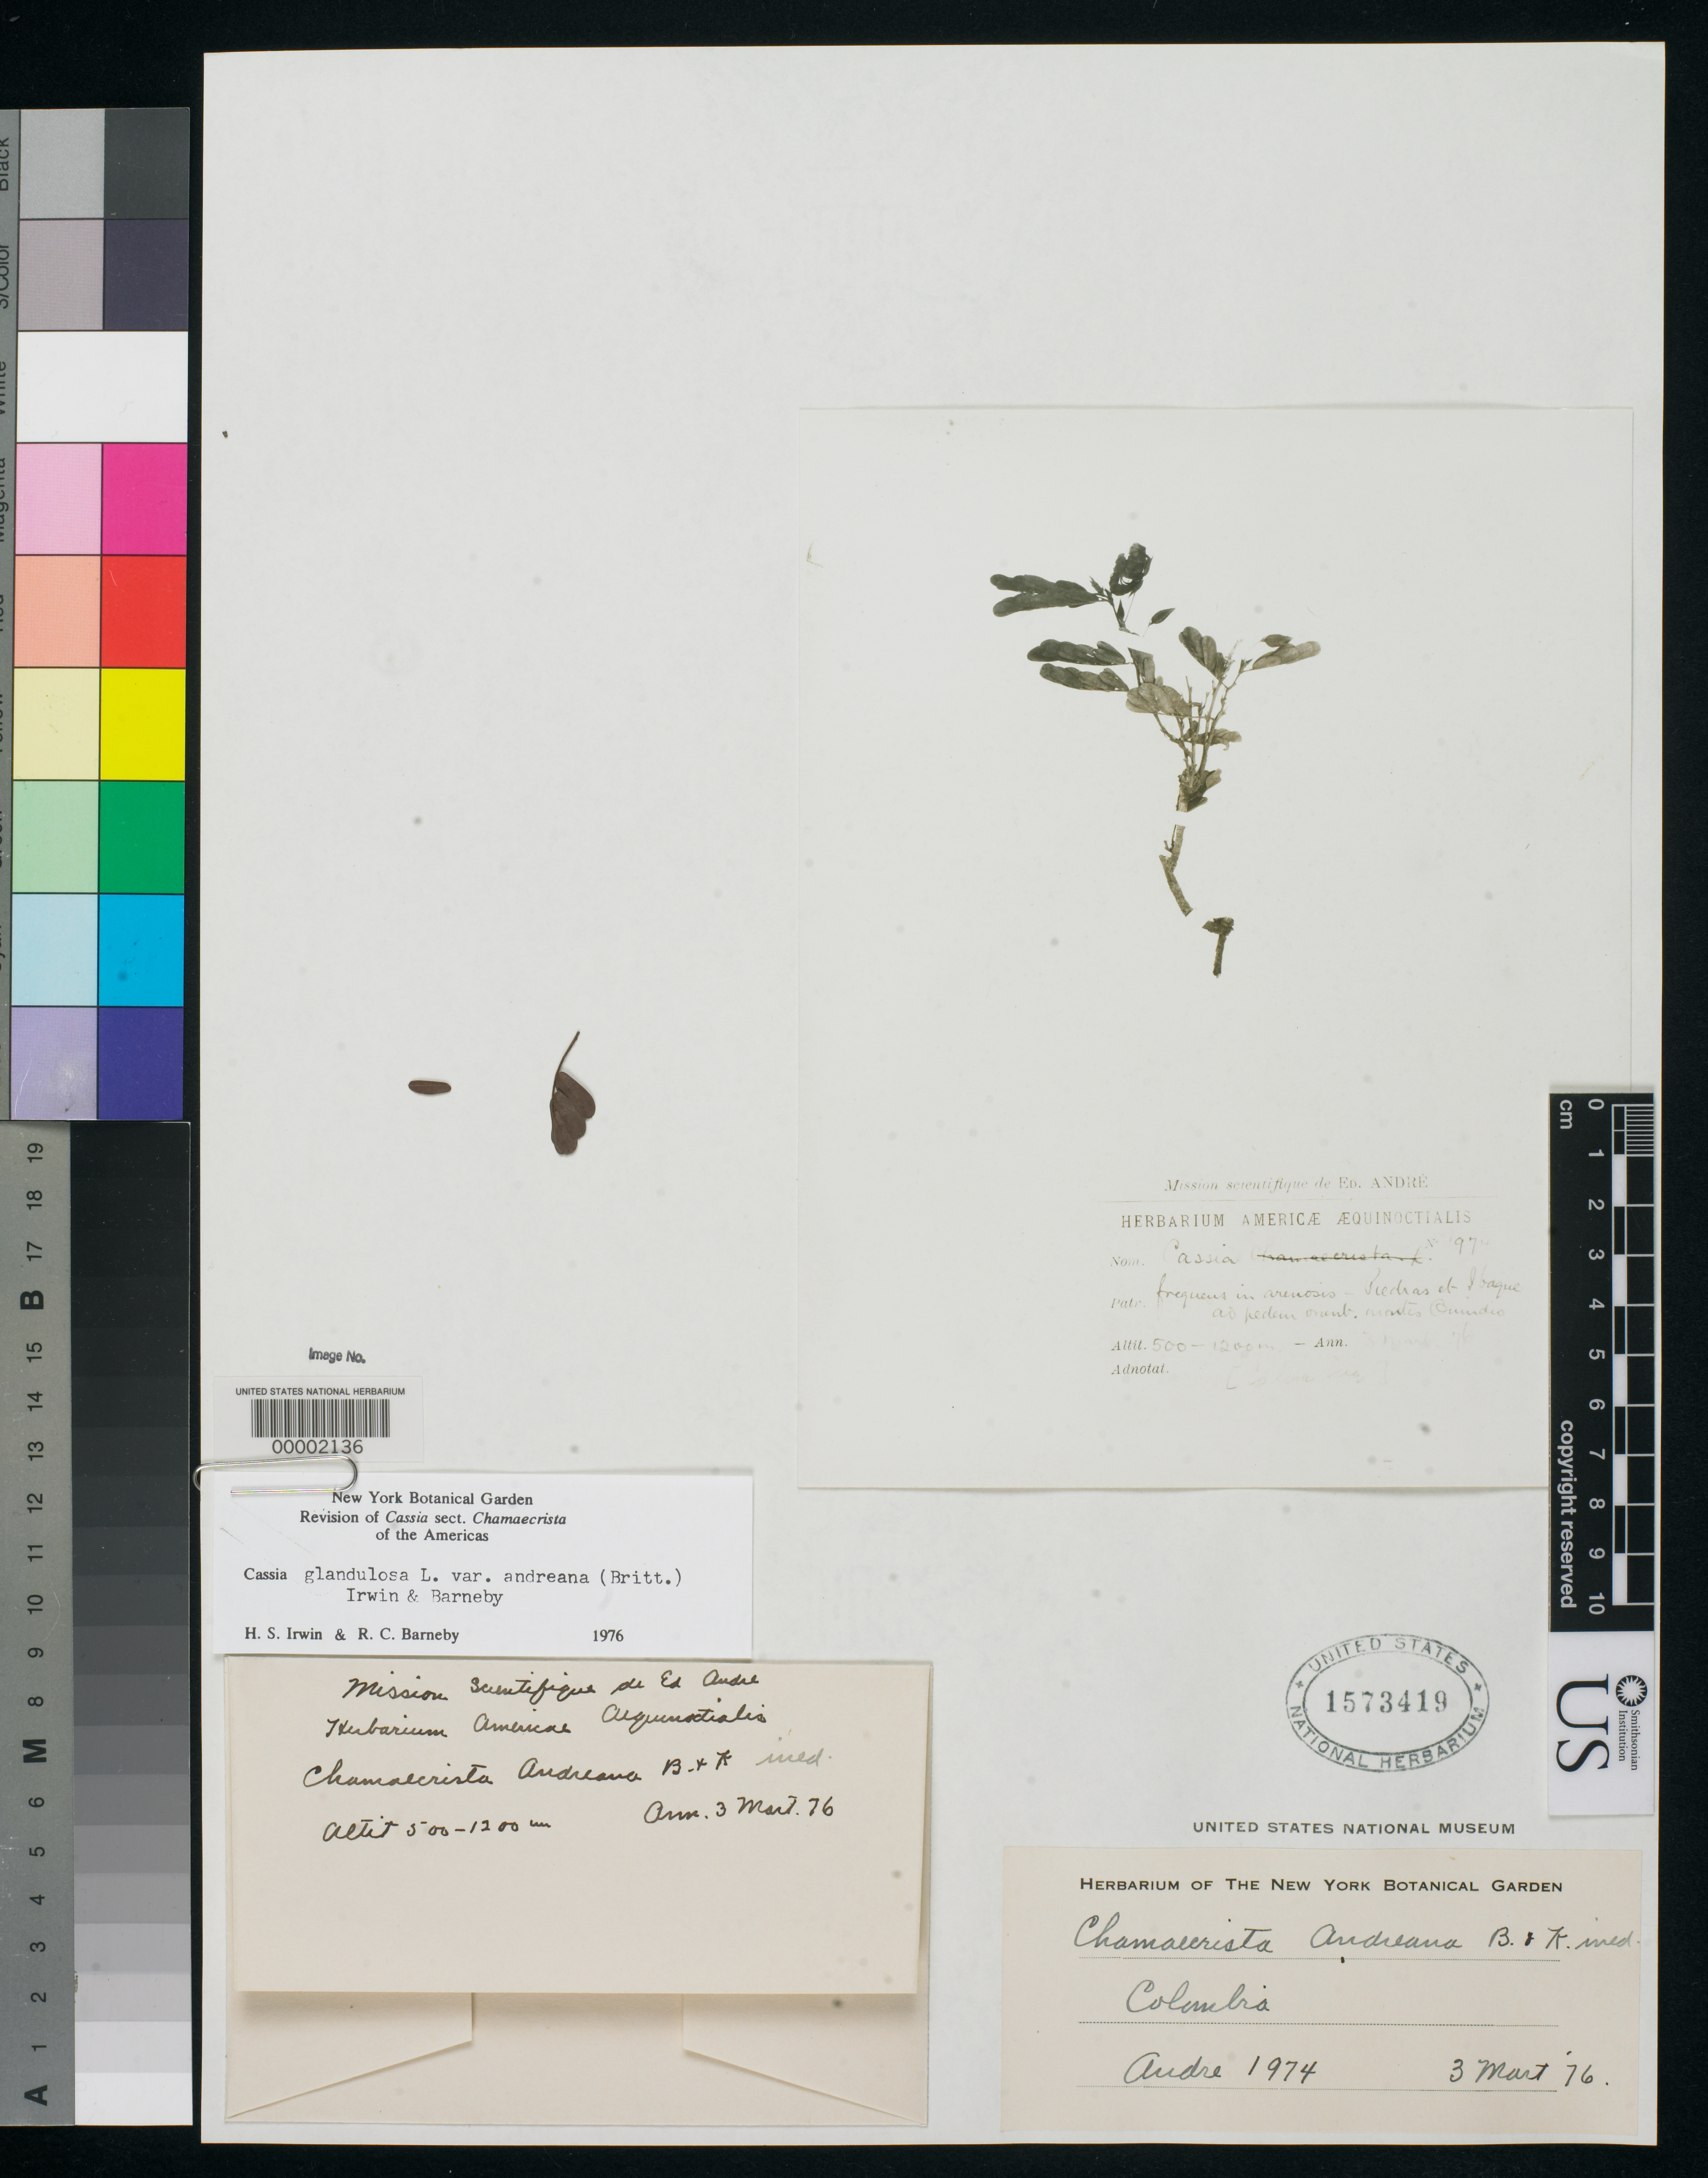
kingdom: Plantae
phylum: Tracheophyta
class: Magnoliopsida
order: Fabales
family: Fabaceae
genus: Chamaecrista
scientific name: Chamaecrista andreana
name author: Britton & Killip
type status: Type Fragment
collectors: É. F. André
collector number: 1974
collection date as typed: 03 Mar 1876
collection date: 1876-03-03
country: Colombia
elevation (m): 500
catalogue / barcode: US 1573419